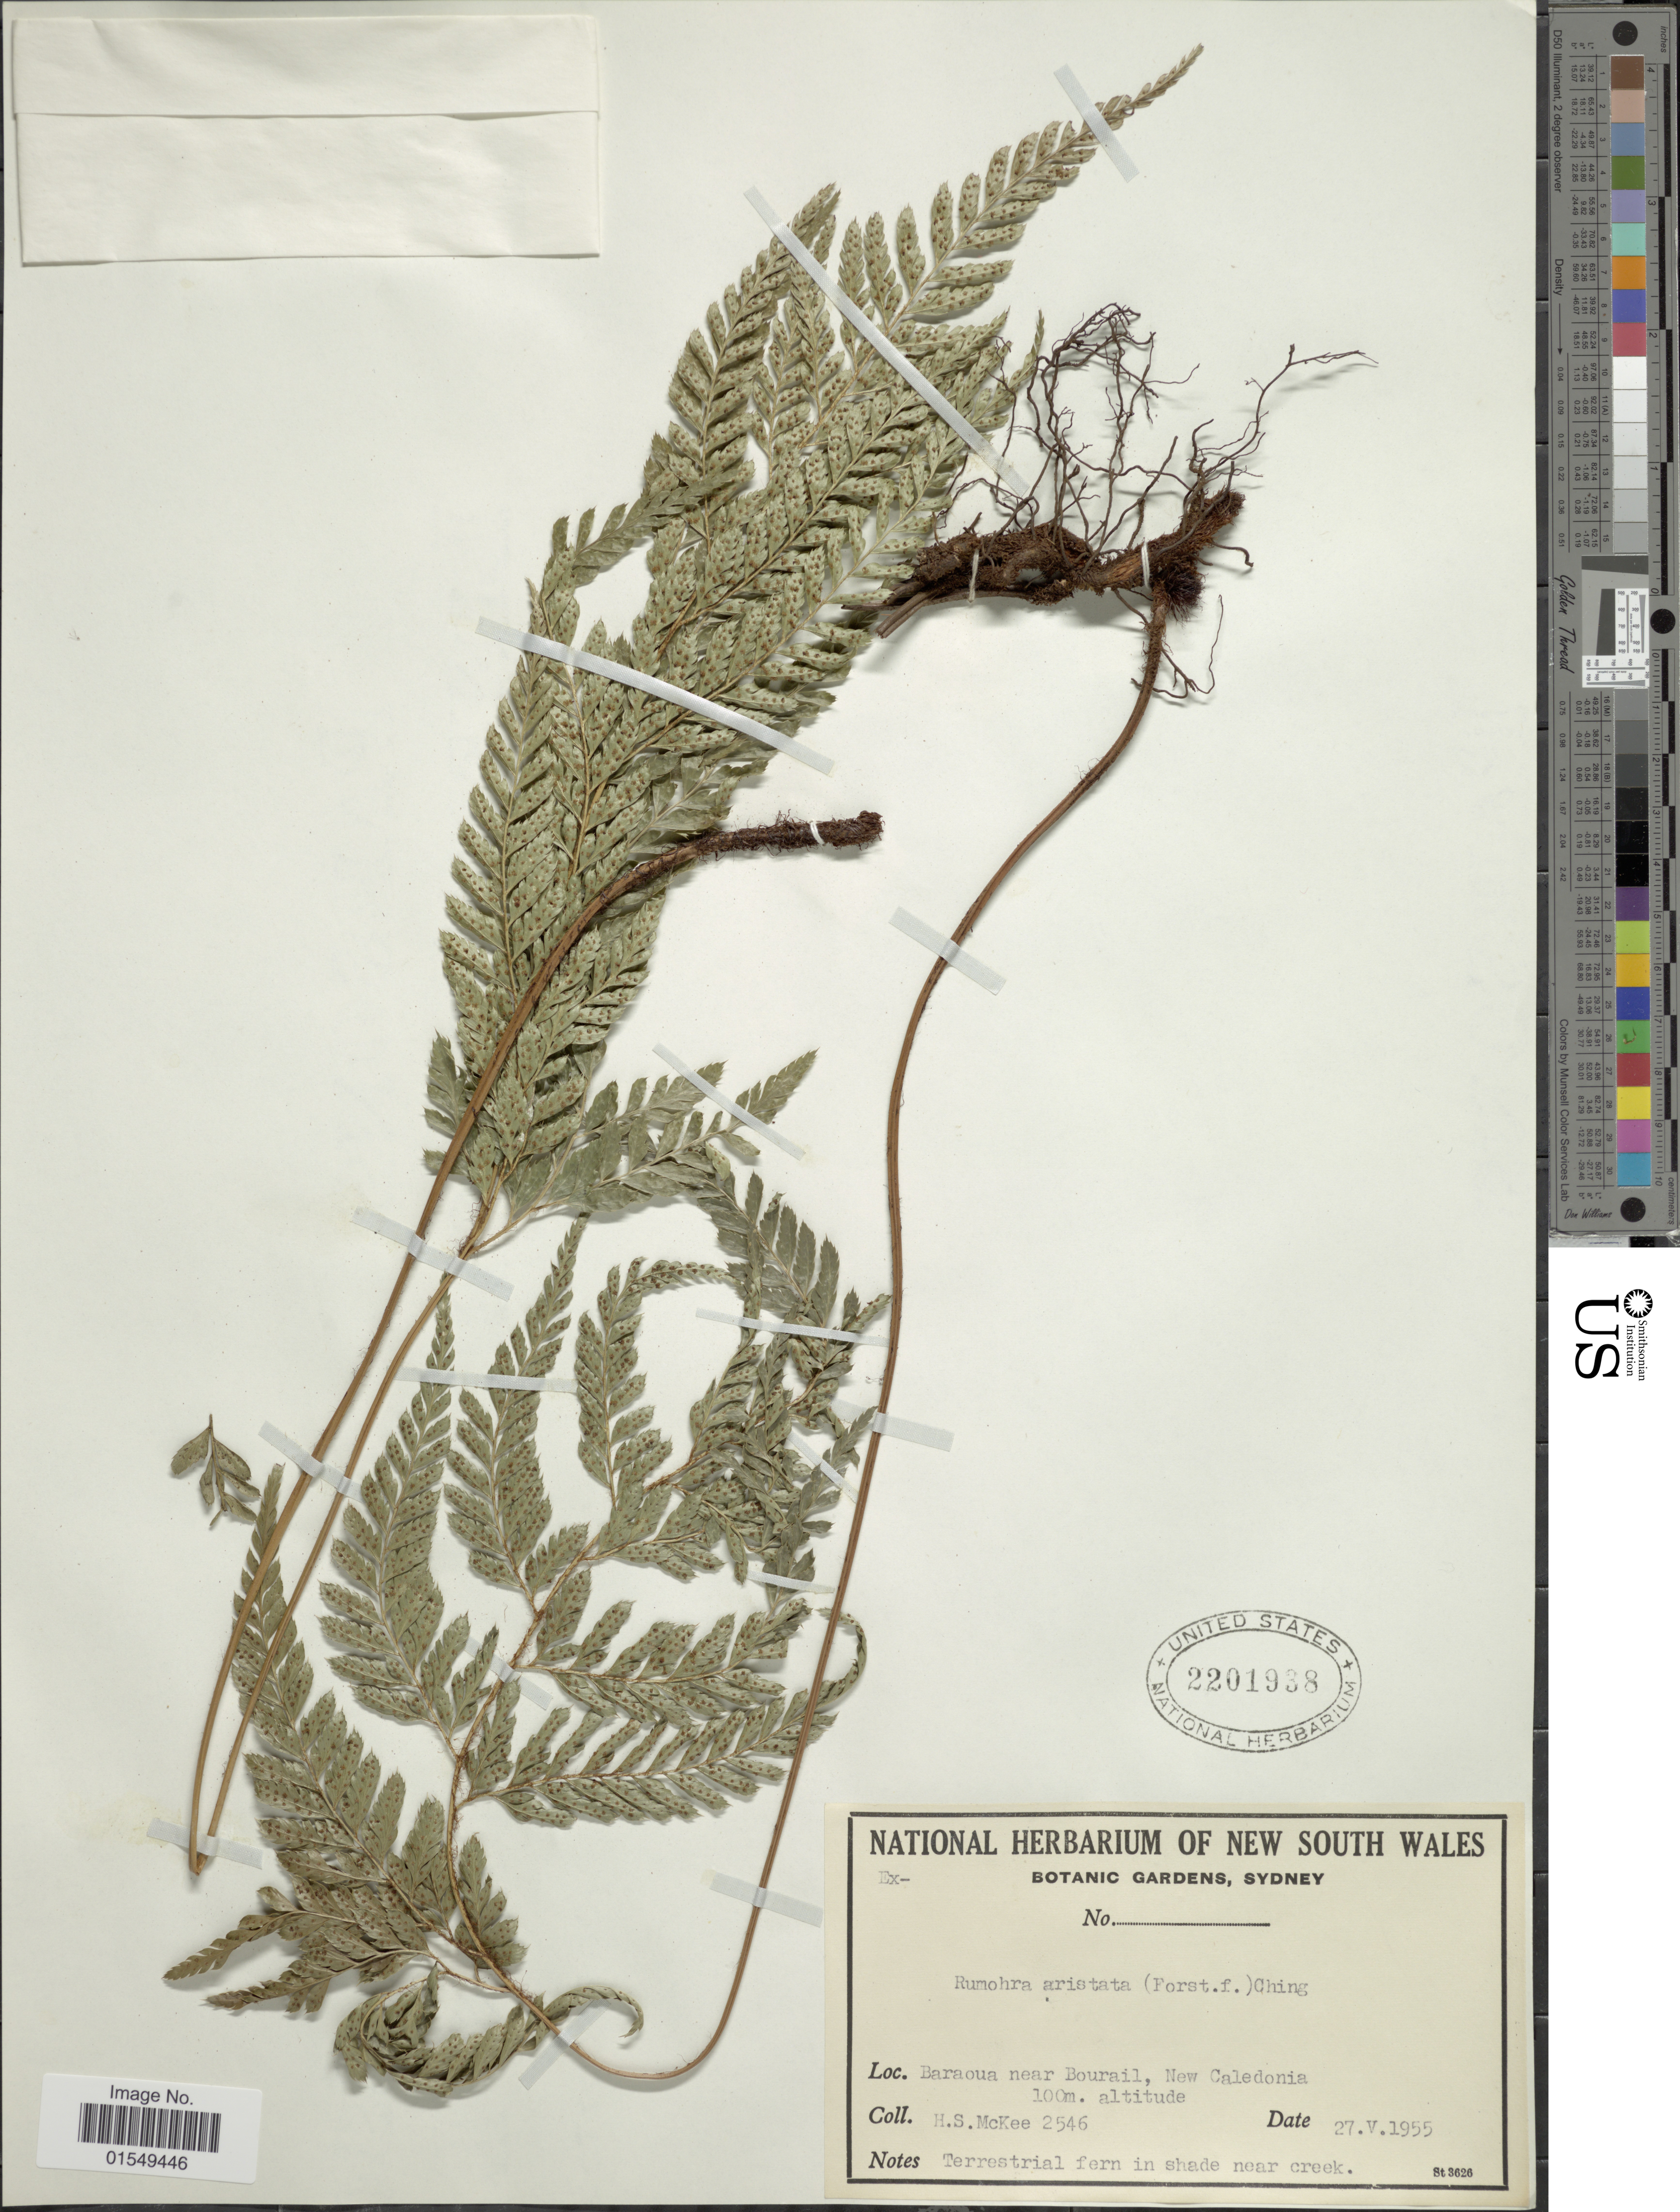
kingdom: Plantae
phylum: Tracheophyta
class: Polypodiopsida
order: Polypodiales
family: Dryopteridaceae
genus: Arachniodes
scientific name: Arachniodes aristata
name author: (G. Forst.) Tindale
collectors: H. S. McKee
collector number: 2546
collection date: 1955-05-27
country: New Caledonia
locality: Baraoua near Bourail, New Caledonia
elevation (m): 100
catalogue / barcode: US 2201938